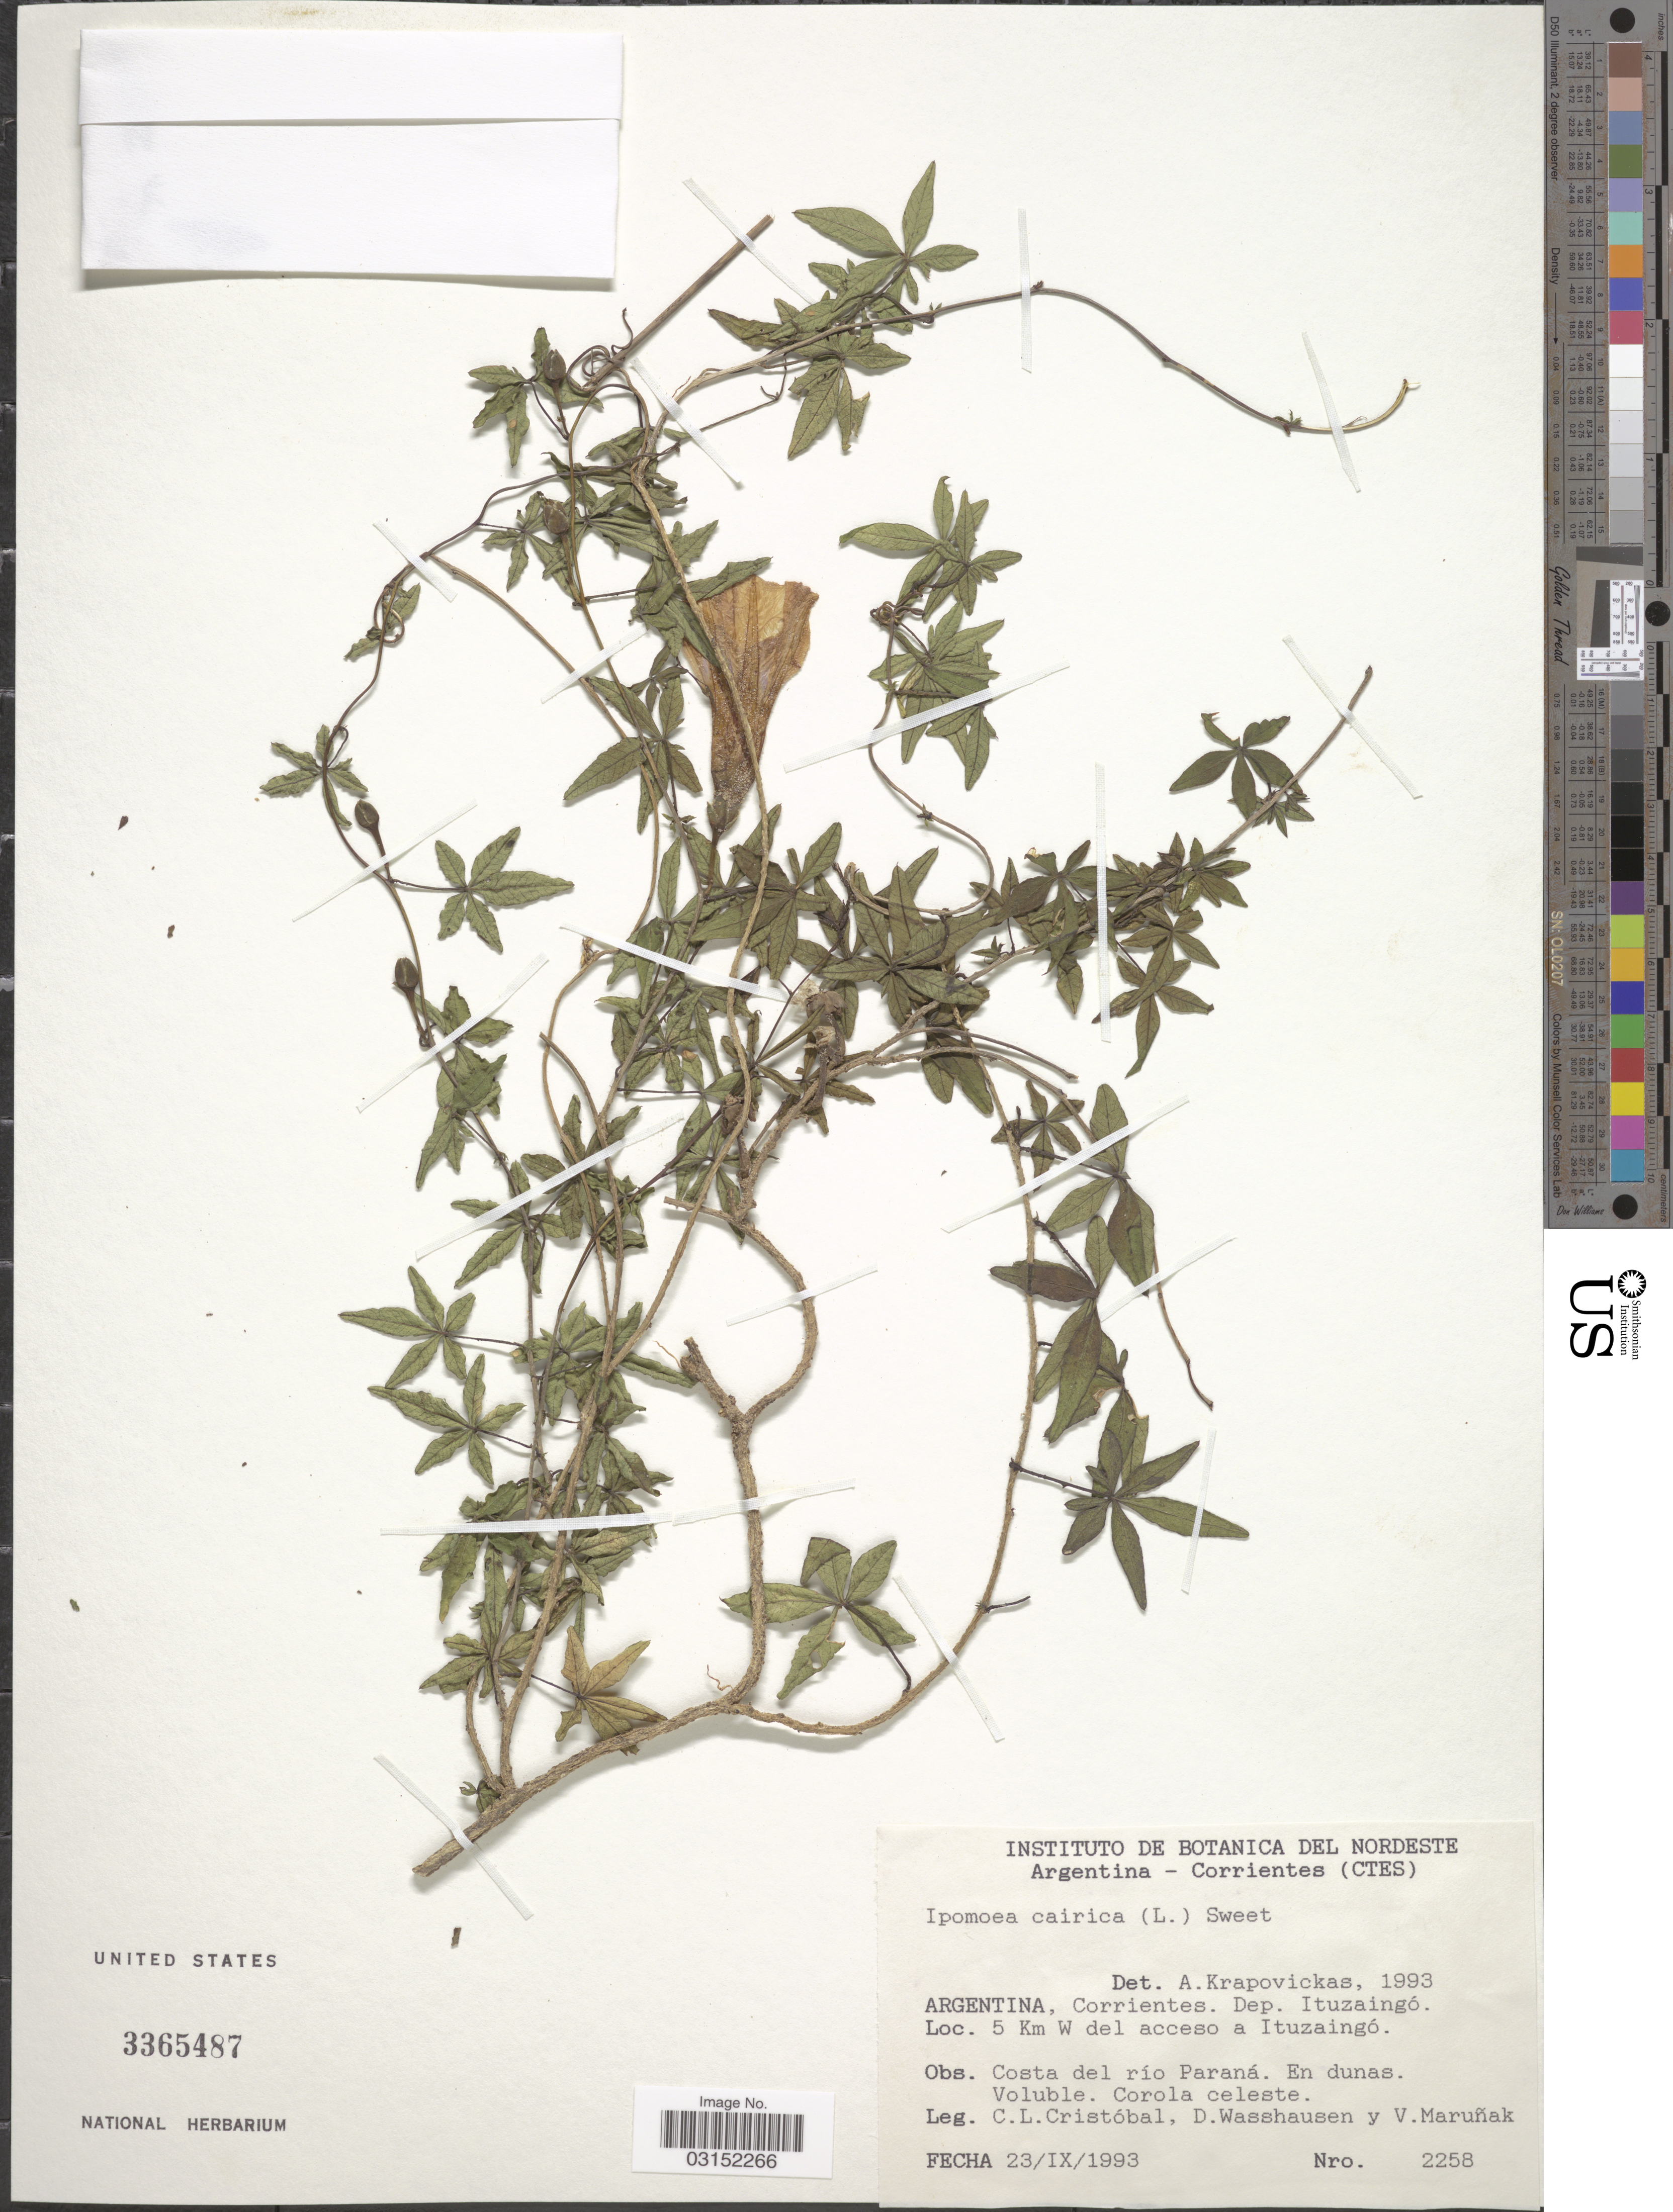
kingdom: Plantae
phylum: Tracheophyta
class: Magnoliopsida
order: Solanales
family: Convolvulaceae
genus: Ipomoea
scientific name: Ipomoea cairica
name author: (L.) Sweet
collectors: C. L. Cristóbal, D. C. Wasshausen & V. Maruñak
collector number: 2258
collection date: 1993-09-23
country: Argentina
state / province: Corrientes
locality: Dep. Ituzaingó, 5 Km W del acesso a Ituzaingó.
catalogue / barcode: US 3365487